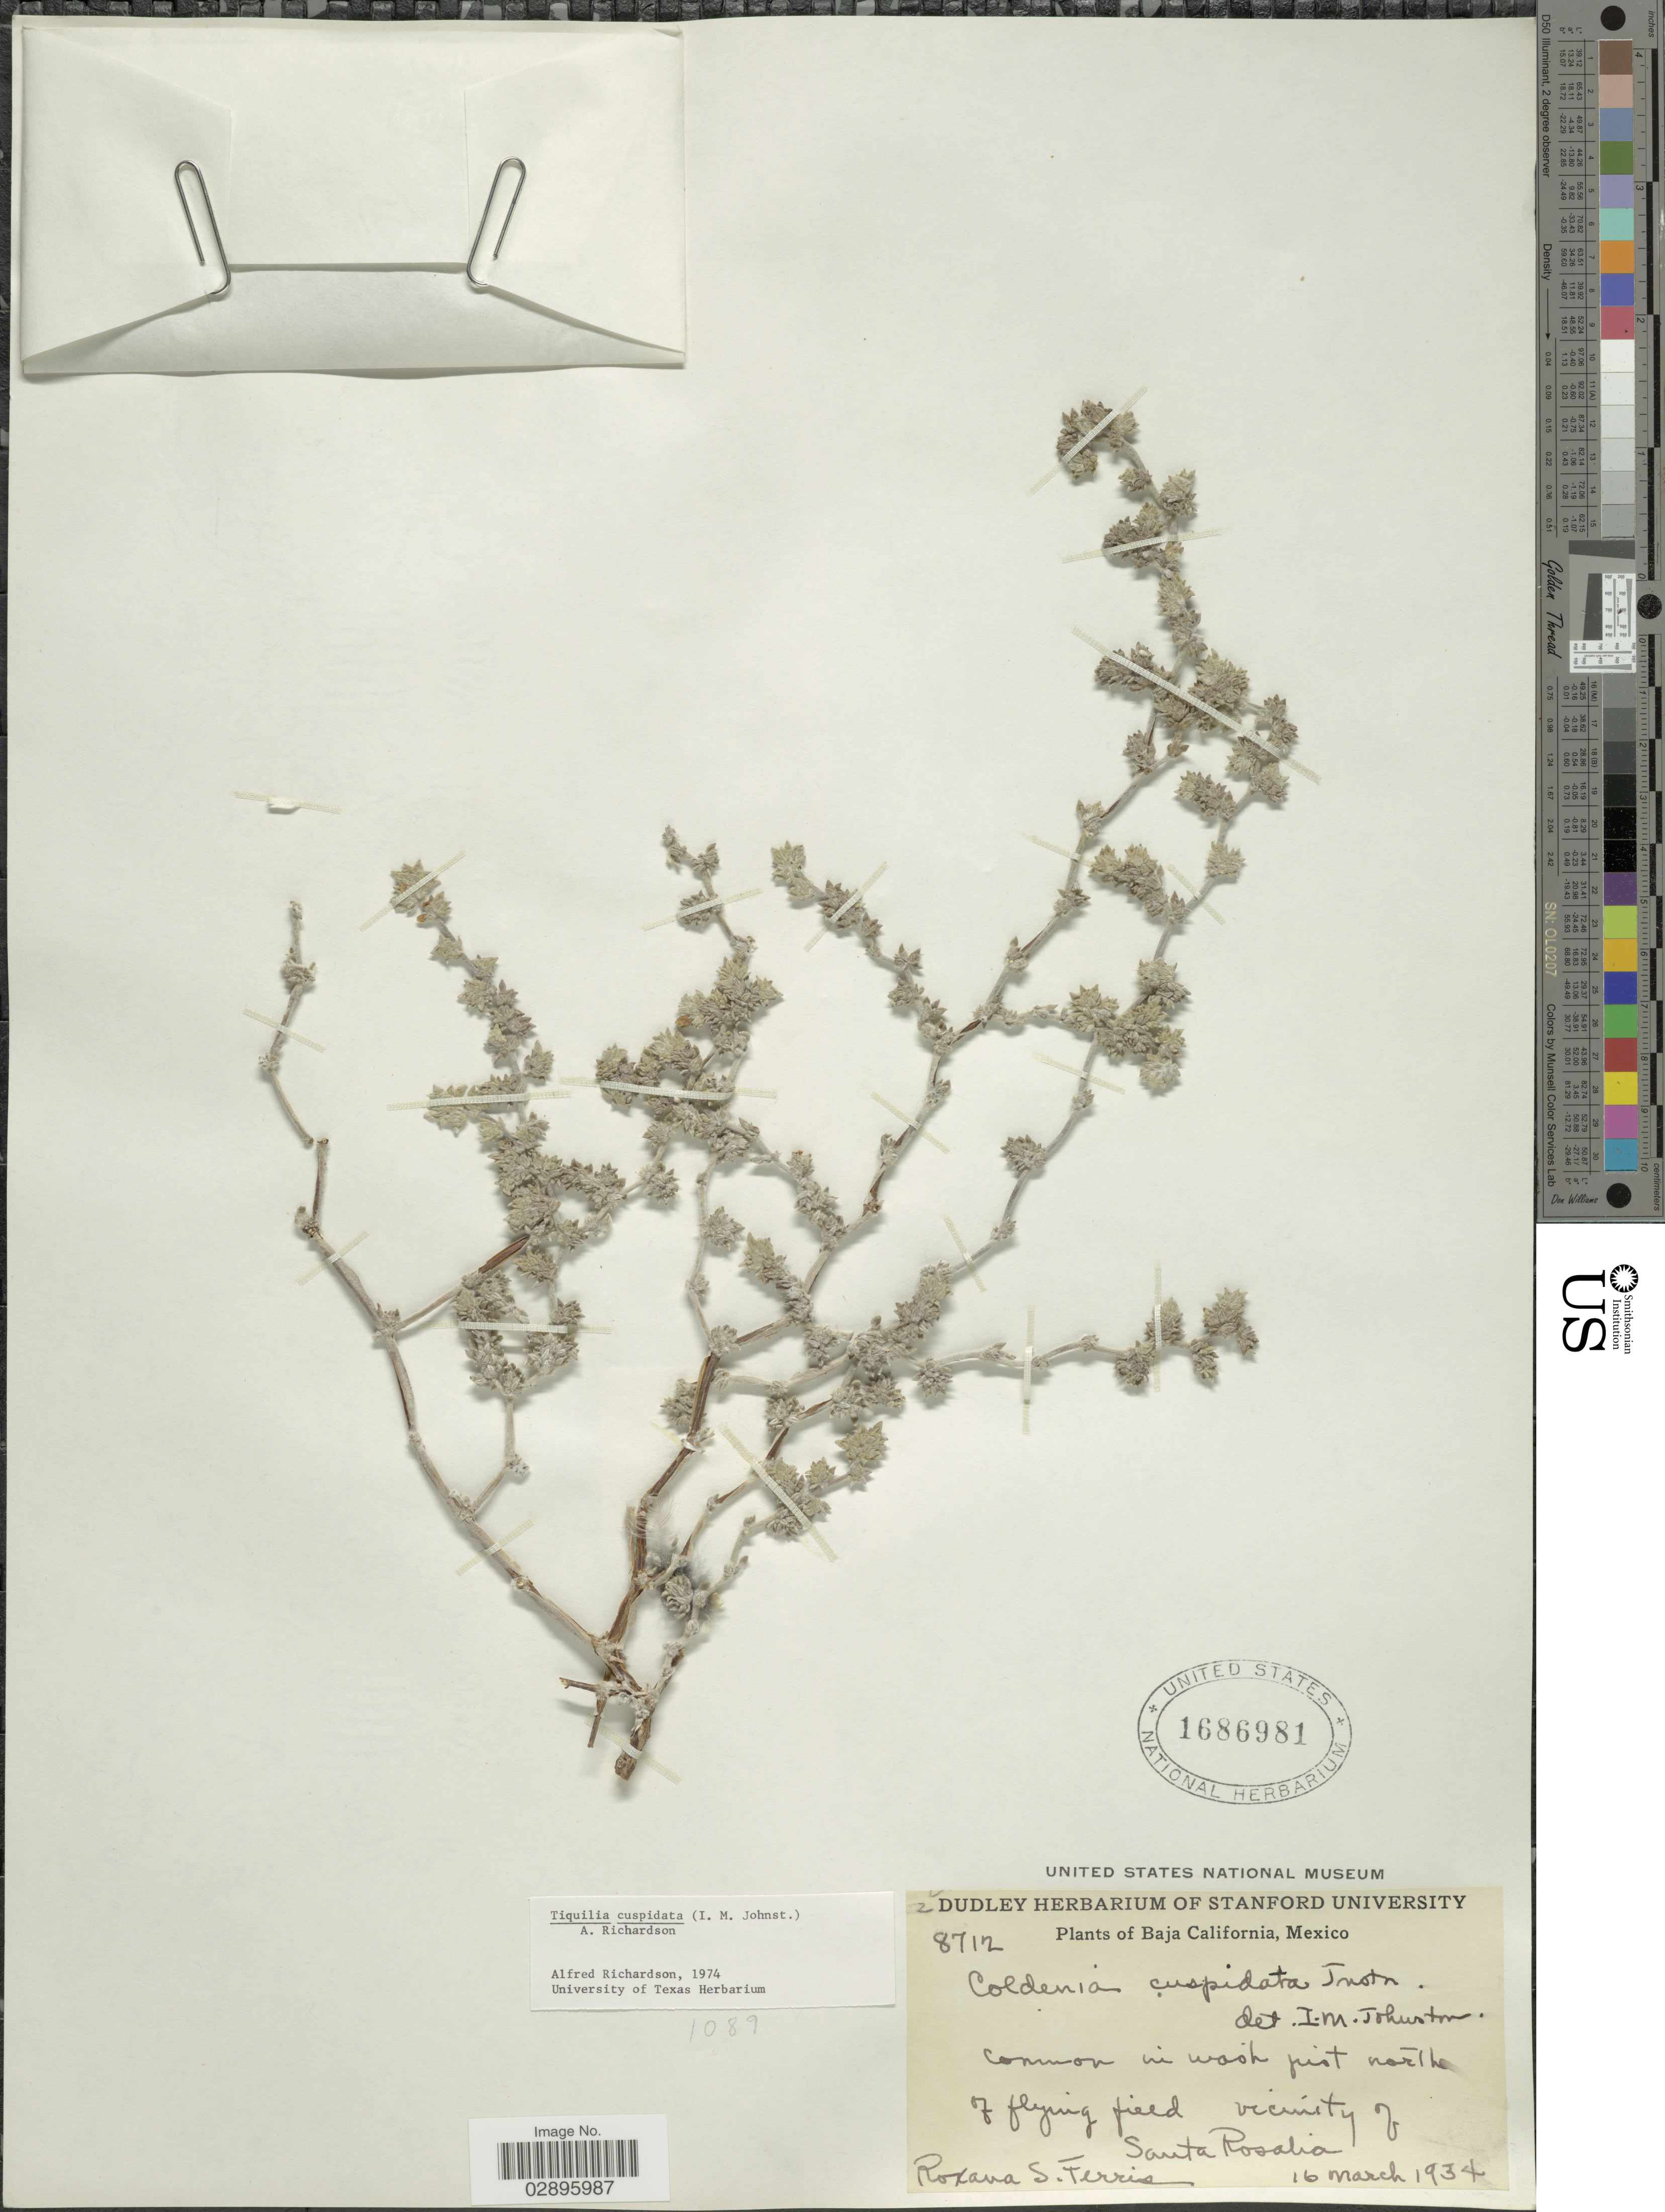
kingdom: Plantae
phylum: Tracheophyta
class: Magnoliopsida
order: Boraginales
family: Ehretiaceae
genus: Tiquilia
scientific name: Tiquilia cuspidata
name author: (I.M. Johnst.) A.T. Richardson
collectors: R. S. Ferris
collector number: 8712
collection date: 1934-03-16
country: Mexico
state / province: Baja California Sur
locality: Common in wash just north of flying field, vicinity of Santa Rosalia.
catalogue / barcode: US 1686981